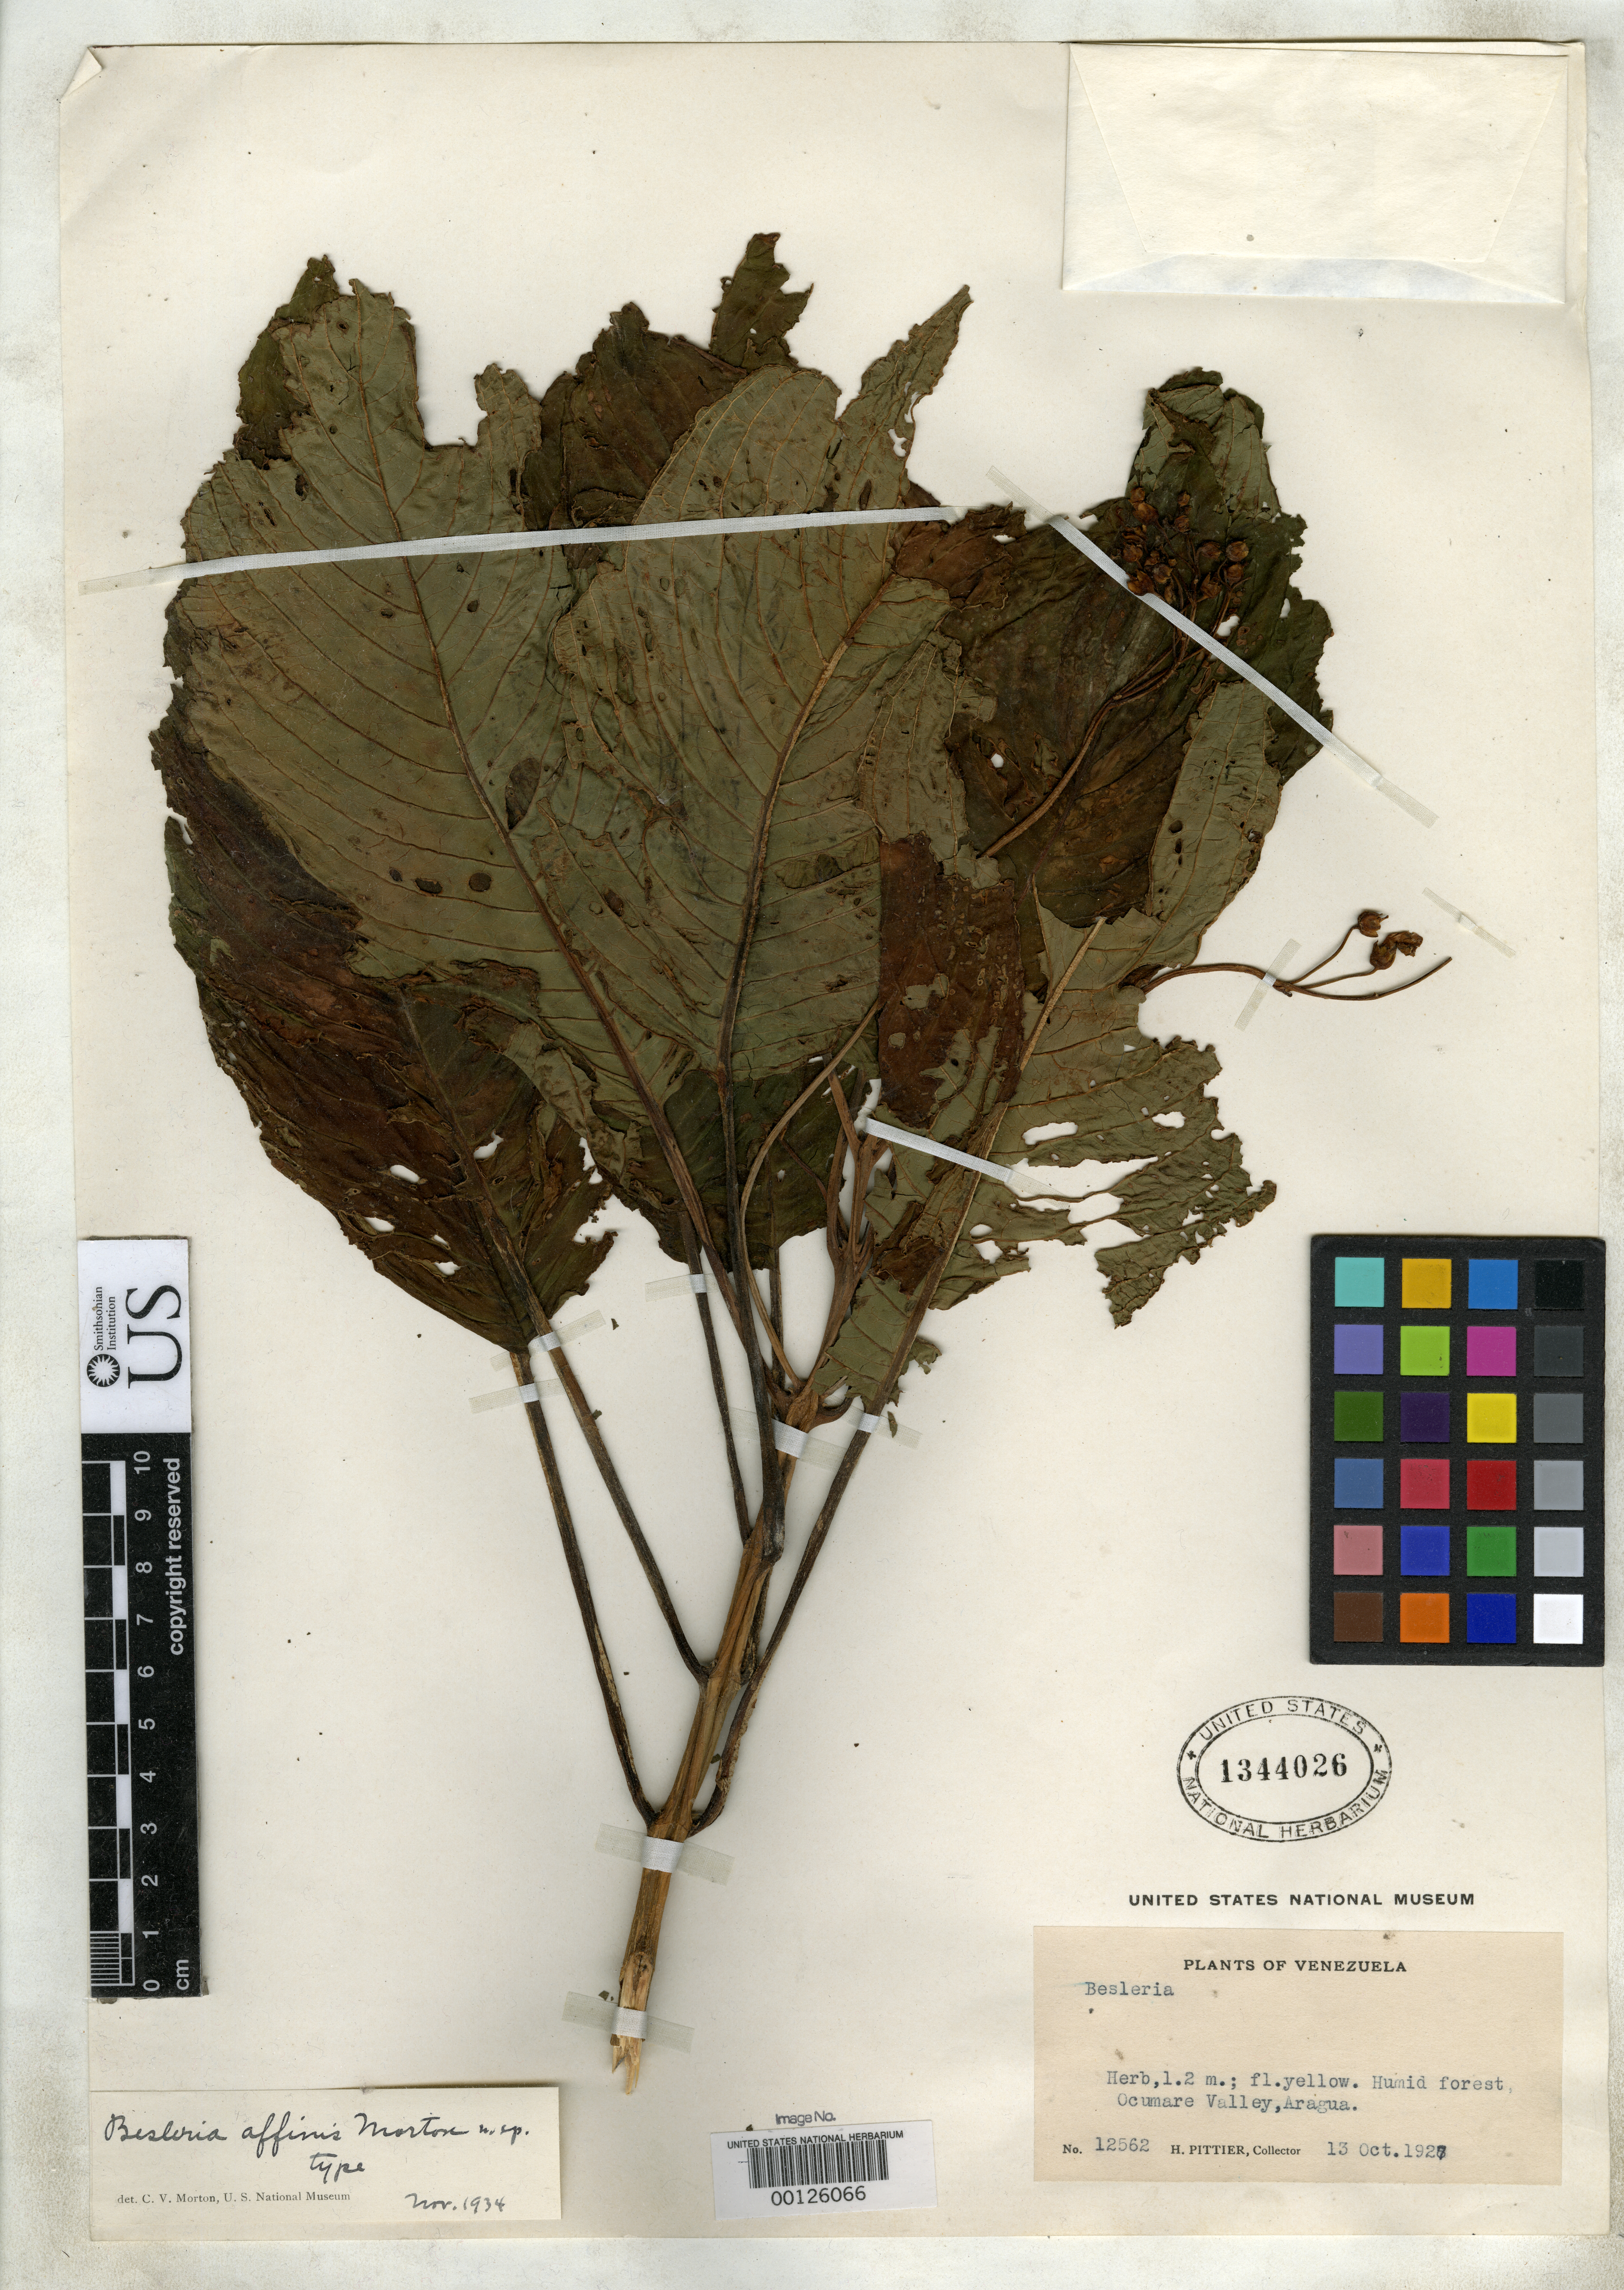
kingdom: Plantae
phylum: Tracheophyta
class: Magnoliopsida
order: Lamiales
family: Gesneriaceae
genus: Besleria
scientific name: Besleria affinis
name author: C.V. Morton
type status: Holotype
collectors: H. F. Pittier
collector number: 12562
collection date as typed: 13 Oct 1927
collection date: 1927-10-13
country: Venezuela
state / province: Aragua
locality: Ocumare Valley.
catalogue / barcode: US 1344026